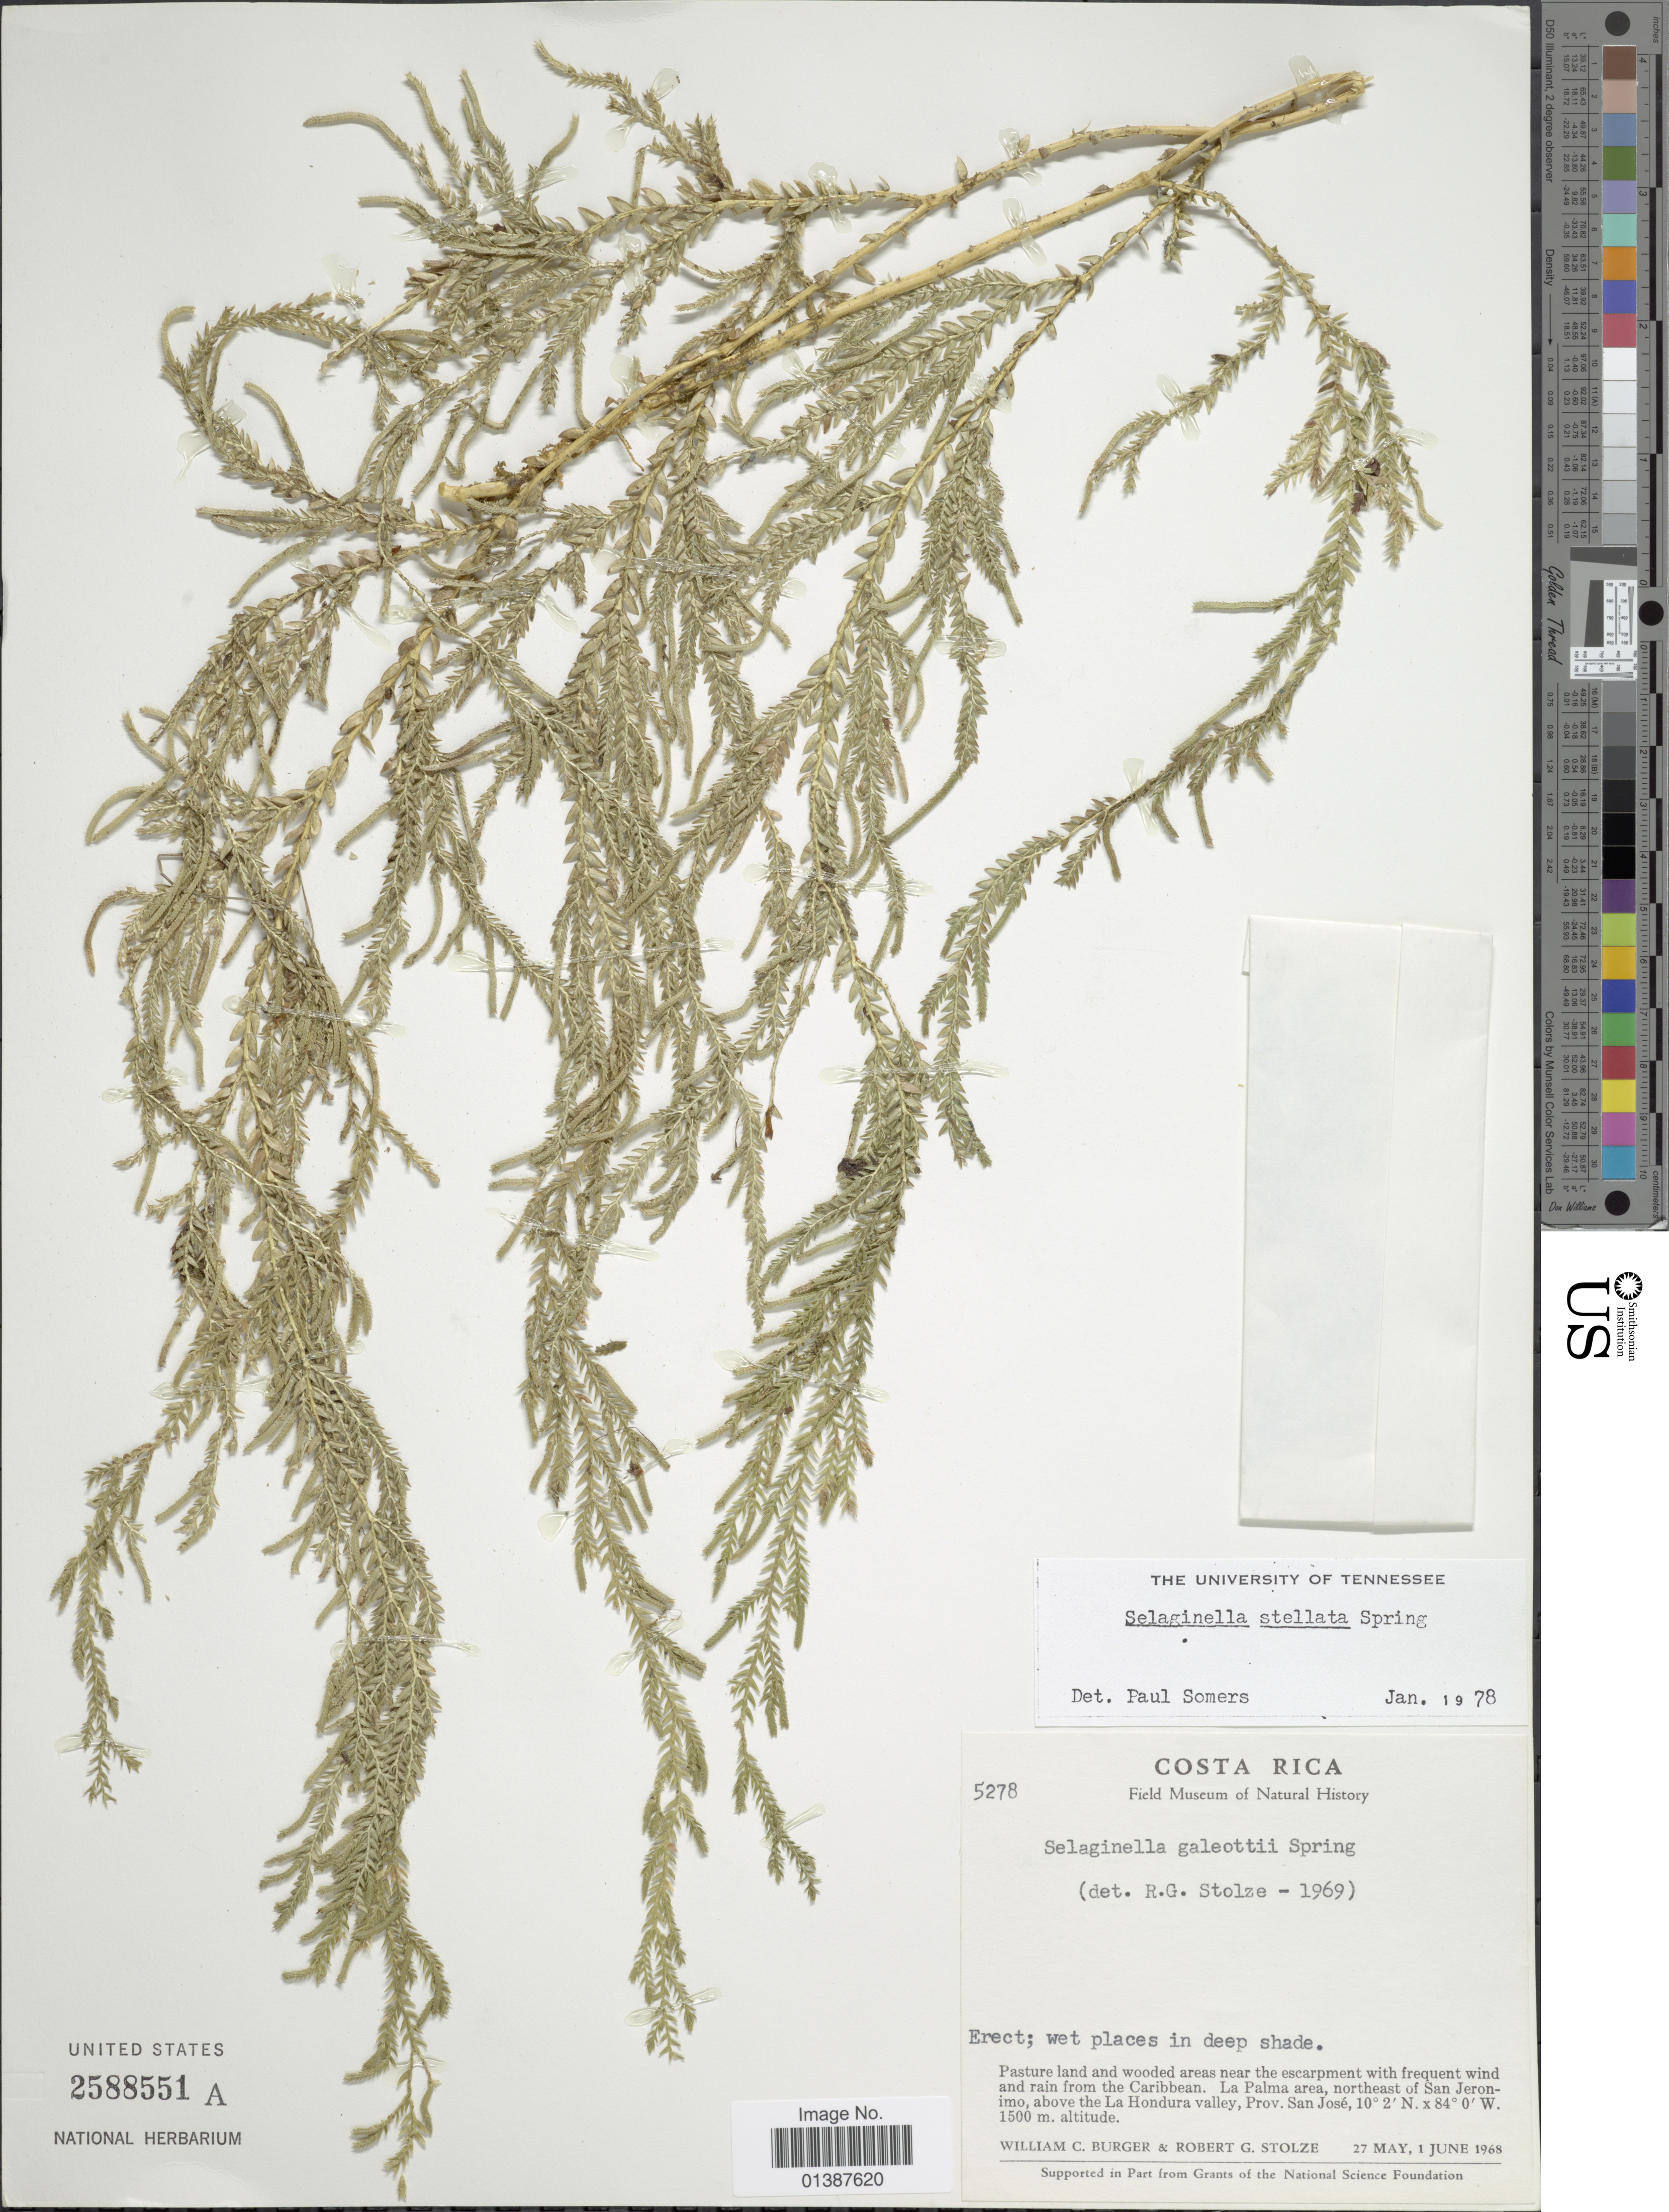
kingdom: Plantae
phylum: Tracheophyta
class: Lycopodiopsida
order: Selaginellales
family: Selaginellaceae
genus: Selaginella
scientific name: Selaginella galeottii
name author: Spring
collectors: W. Burger & R. G. Stolze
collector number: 5278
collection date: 1968-05-27/1968-06-01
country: Costa Rica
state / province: San José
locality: La Palma area, northeast of San Jeronimo, above the La Hondura valley, Prov. San José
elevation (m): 1500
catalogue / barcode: US 2588551A